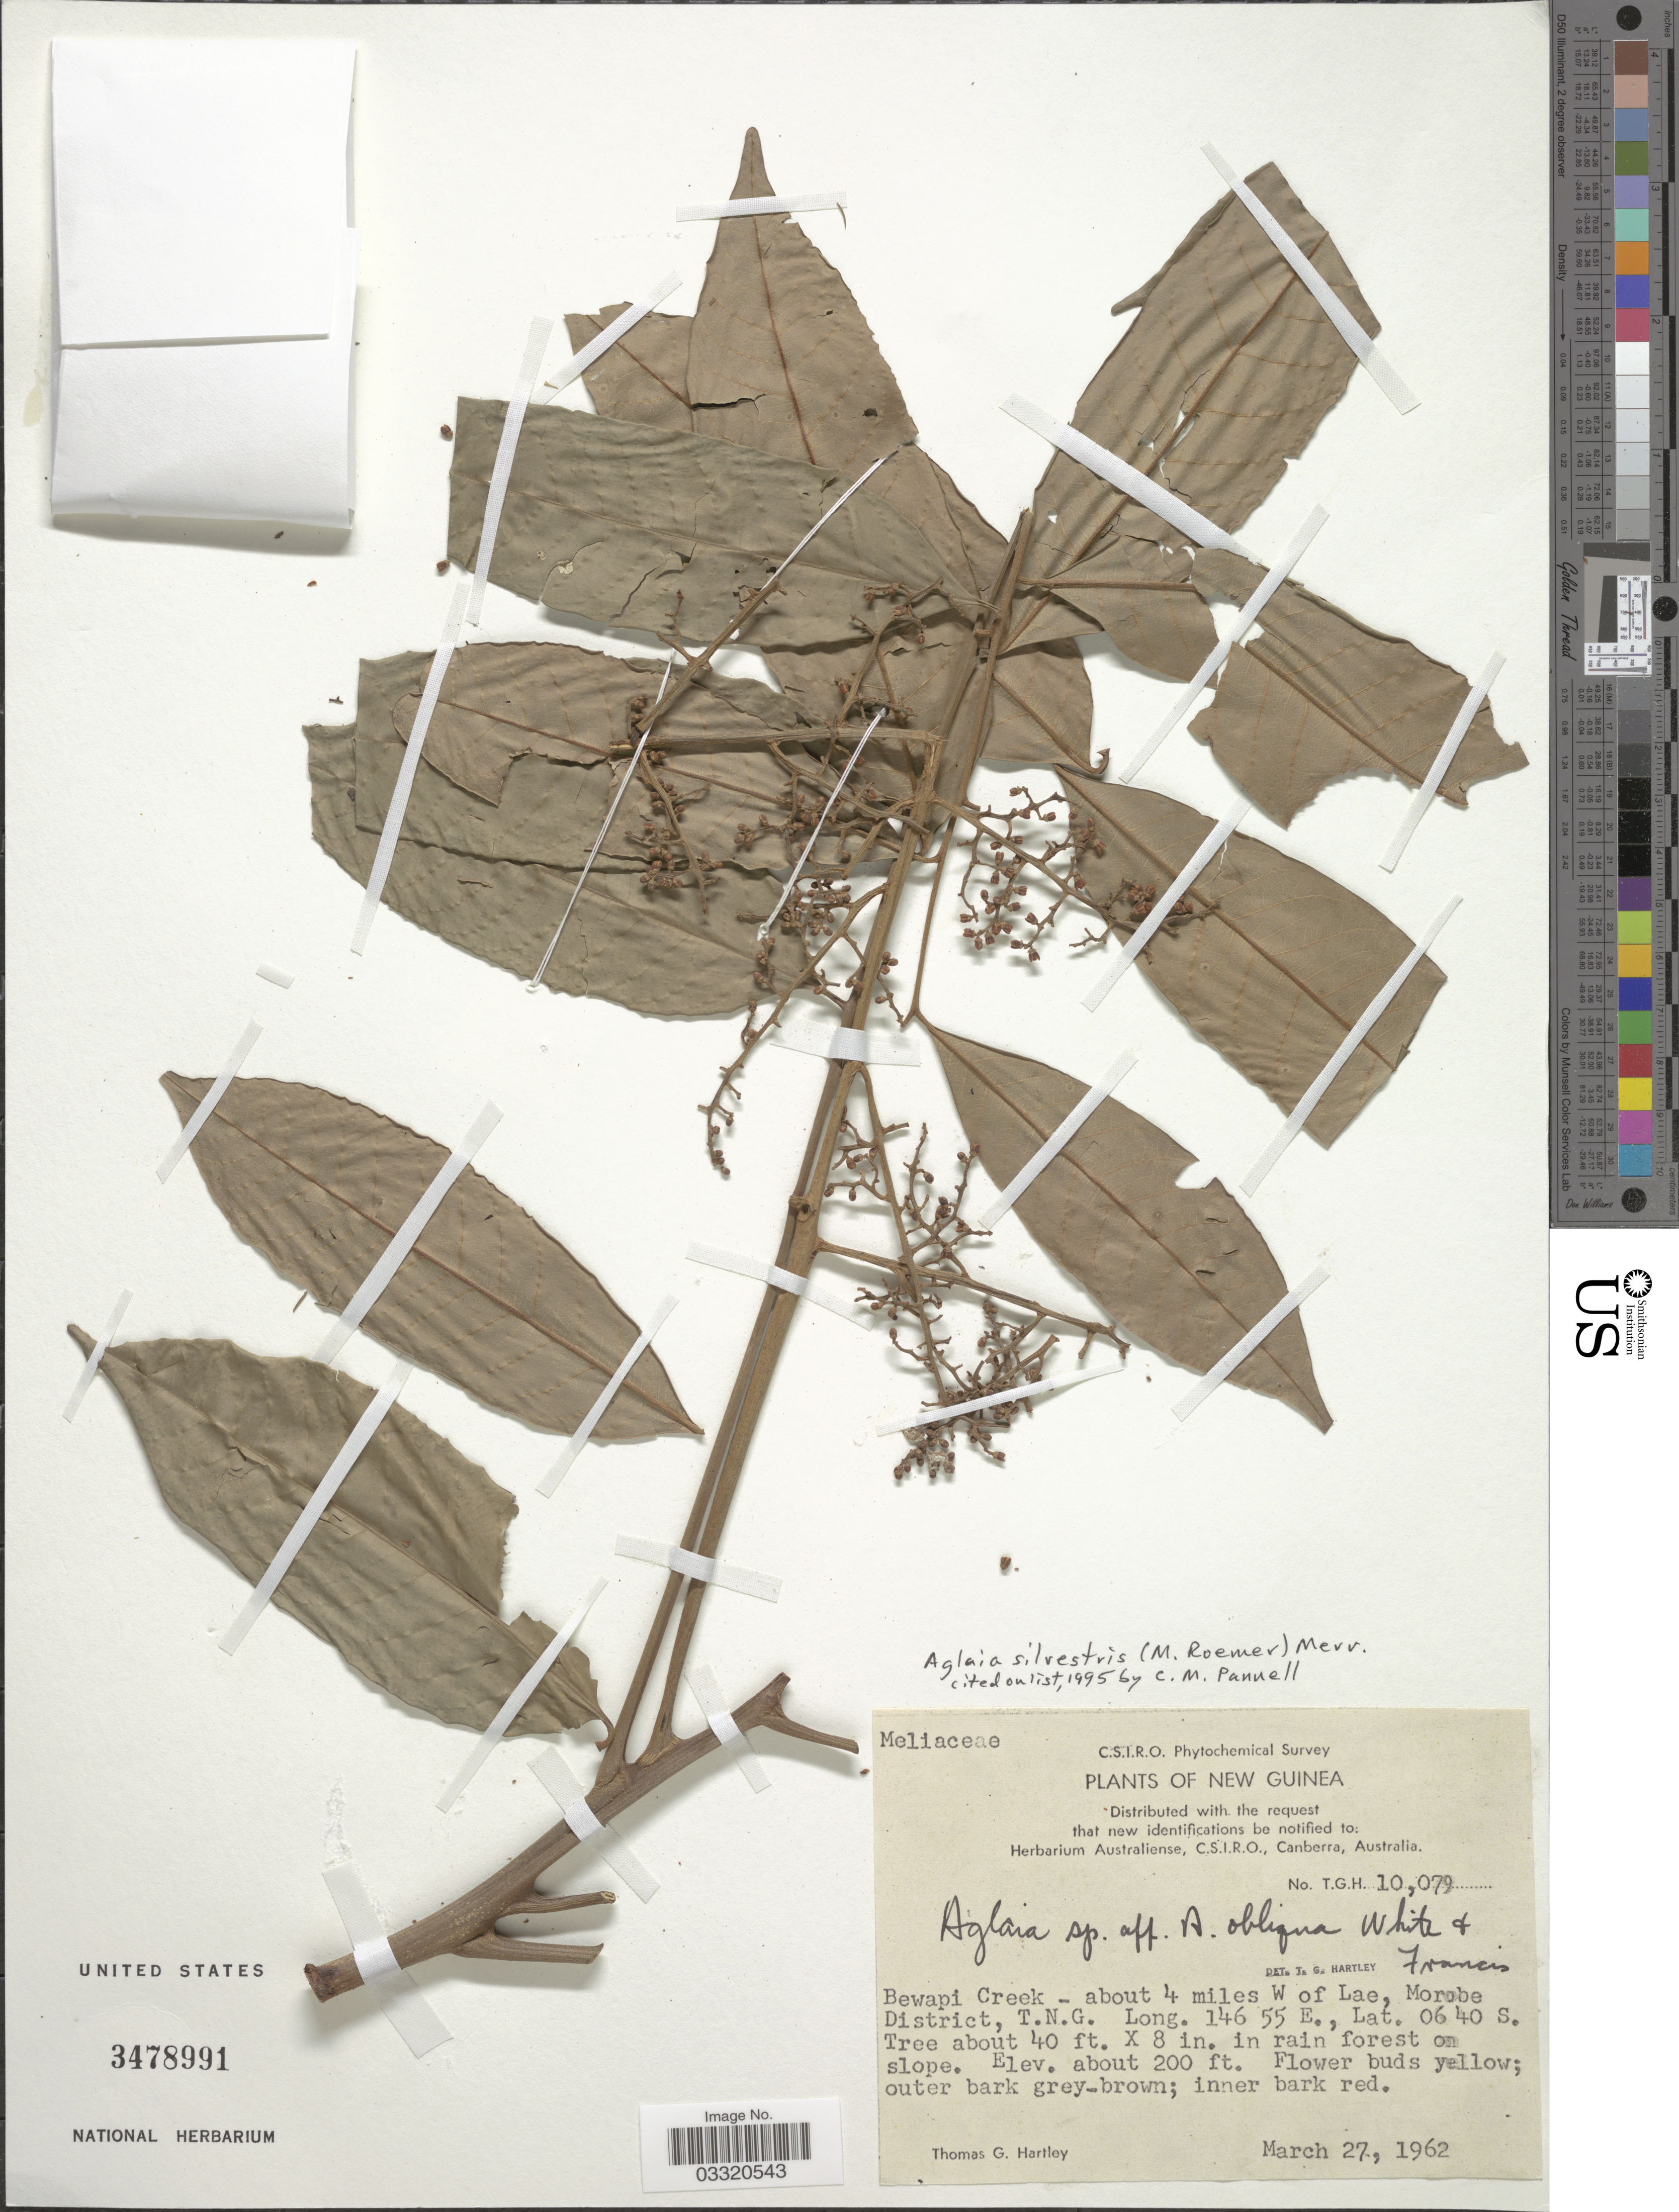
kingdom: Plantae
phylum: Tracheophyta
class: Magnoliopsida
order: Sapindales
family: Meliaceae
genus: Aglaia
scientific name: Aglaia silvestris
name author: (M. Roem.) Merr.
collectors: T. G. Hartley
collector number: TGH 10079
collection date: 1962-03-27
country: Papua New Guinea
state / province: Morobe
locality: New Guinea. Bewapi Creek - about 4 miles W of Lae, Morobe District, T.N.G.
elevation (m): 61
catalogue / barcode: US 3478991